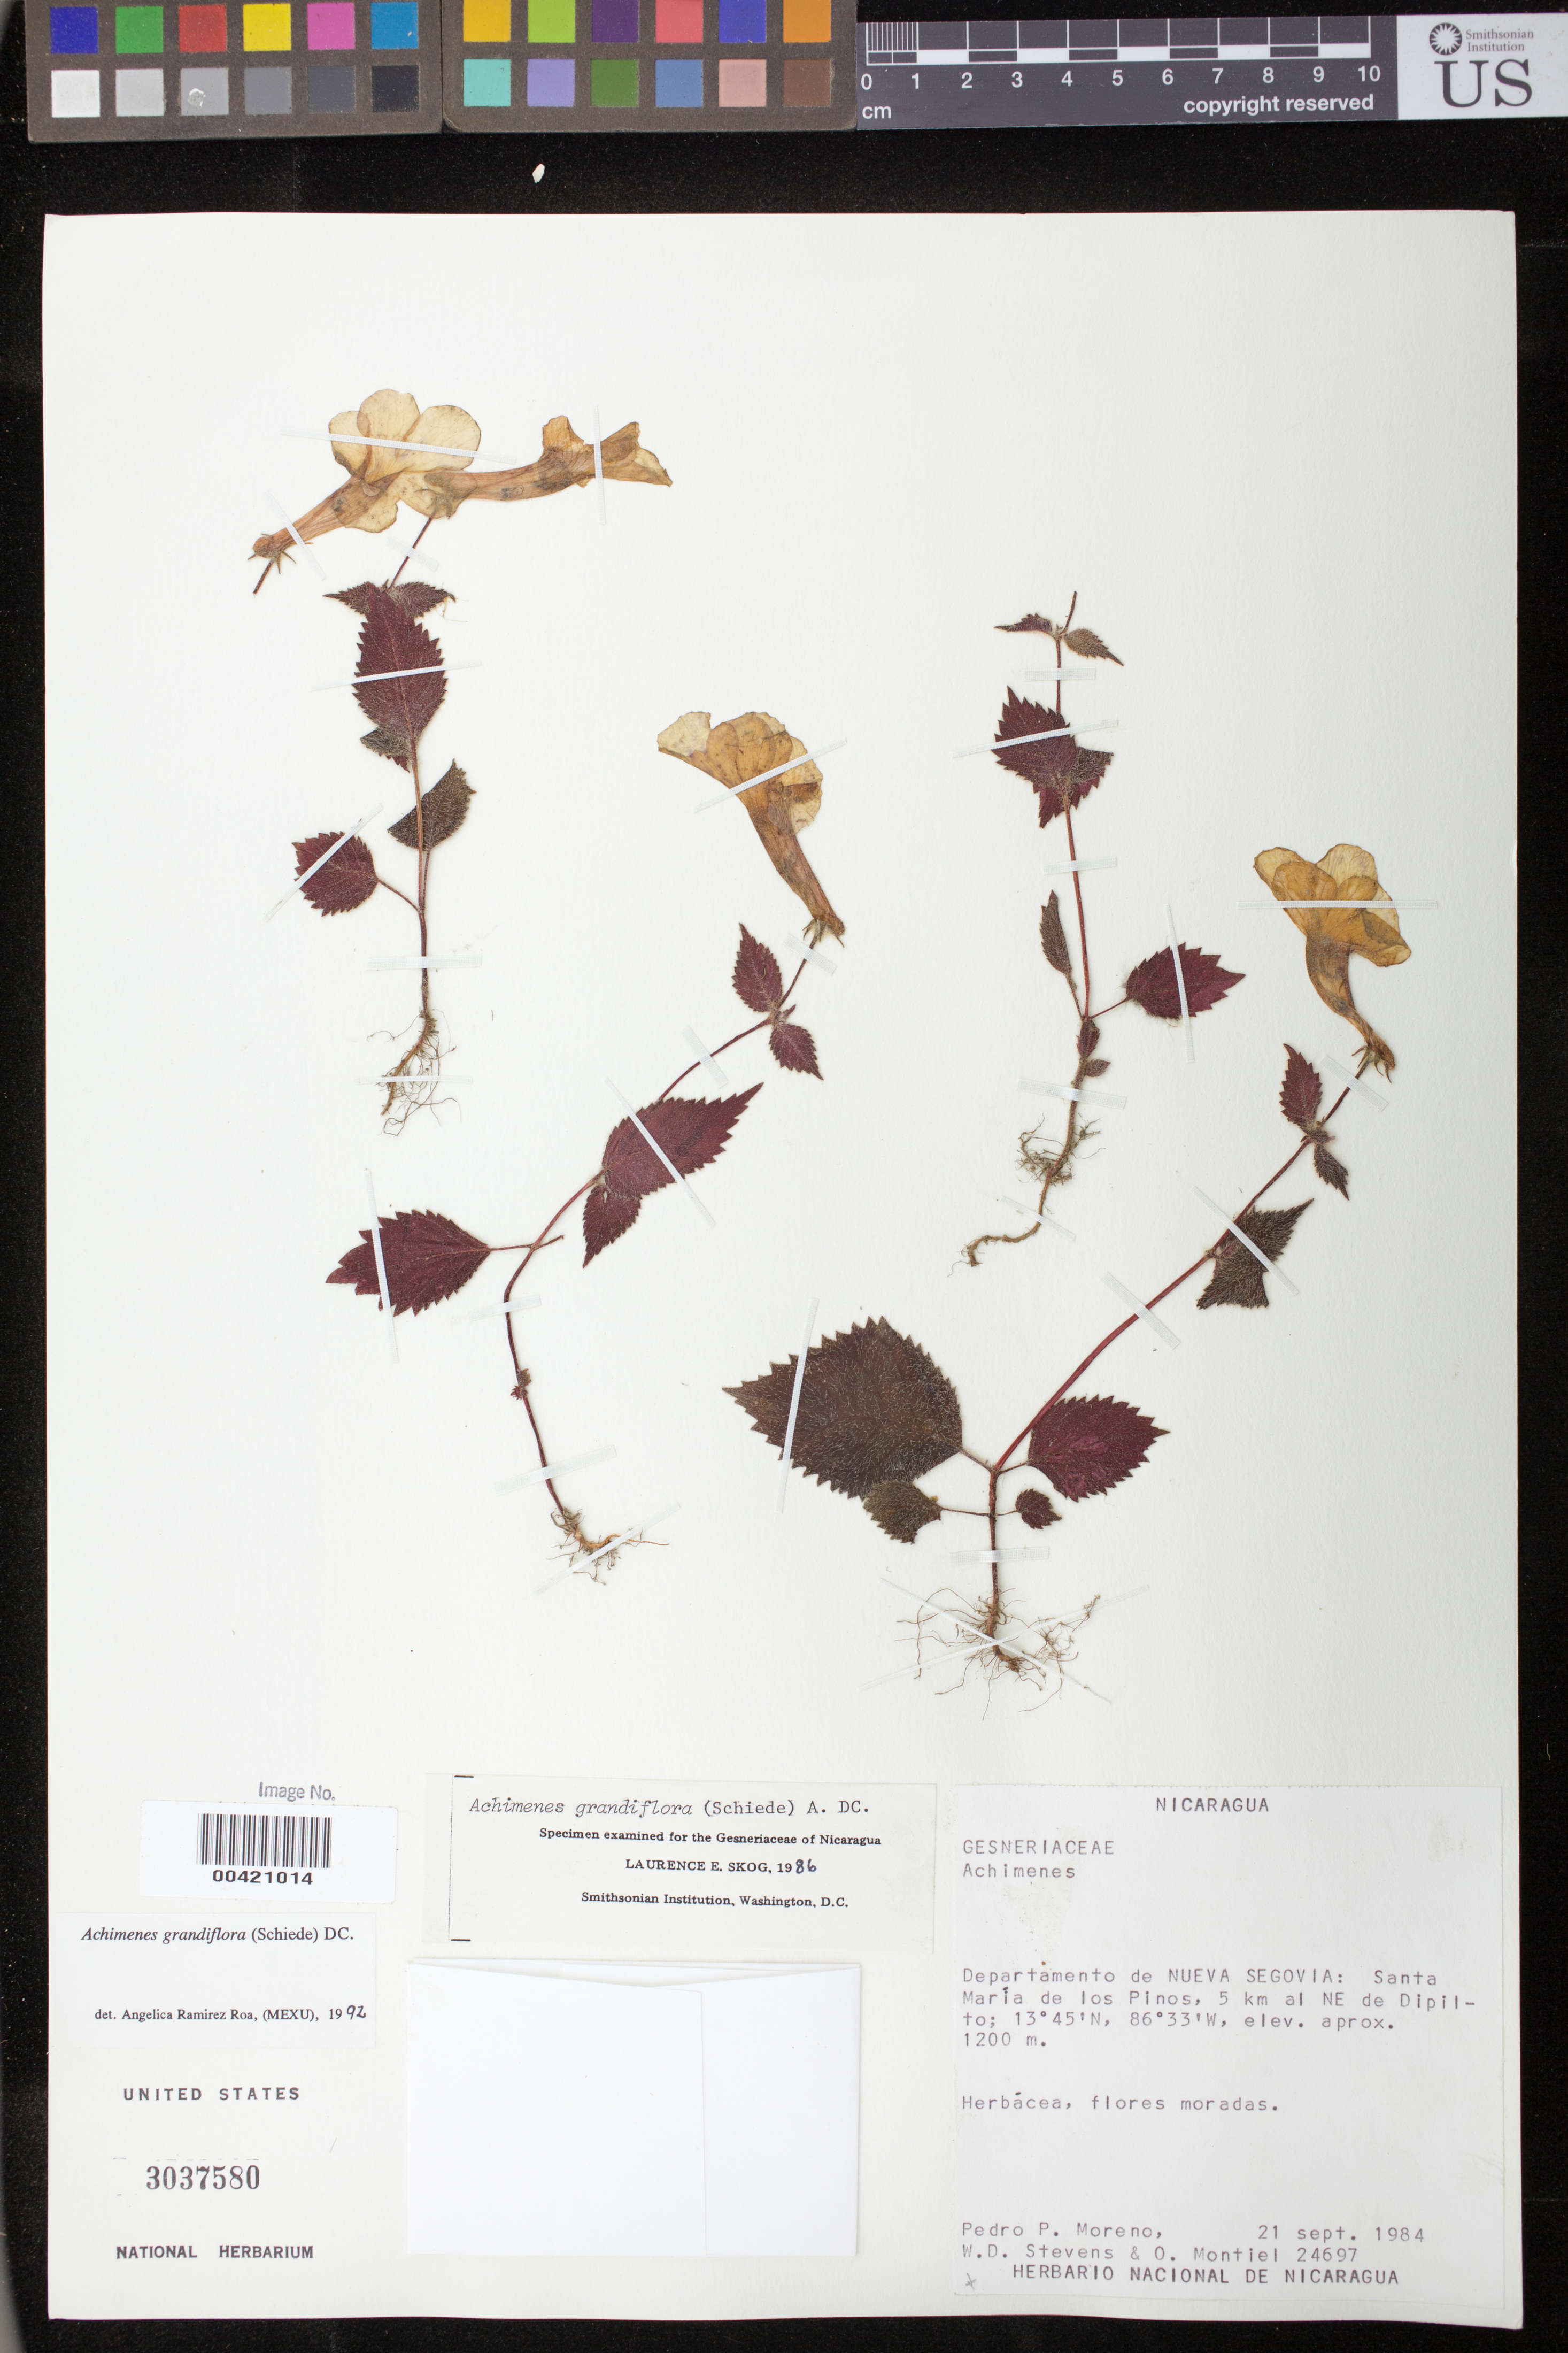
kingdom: Plantae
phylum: Tracheophyta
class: Magnoliopsida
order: Lamiales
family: Gesneriaceae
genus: Achimenes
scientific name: Achimenes grandiflora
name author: (Schiede) DC.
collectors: P. Moreno, W. D. Stevens & O. Montiel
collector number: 24697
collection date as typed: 21 Sep 1984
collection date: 1984-09-21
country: Nicaragua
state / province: Nueva Segovia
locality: Santa Maria de los Pinos, NE of Dipilto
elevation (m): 1200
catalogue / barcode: US 3037580